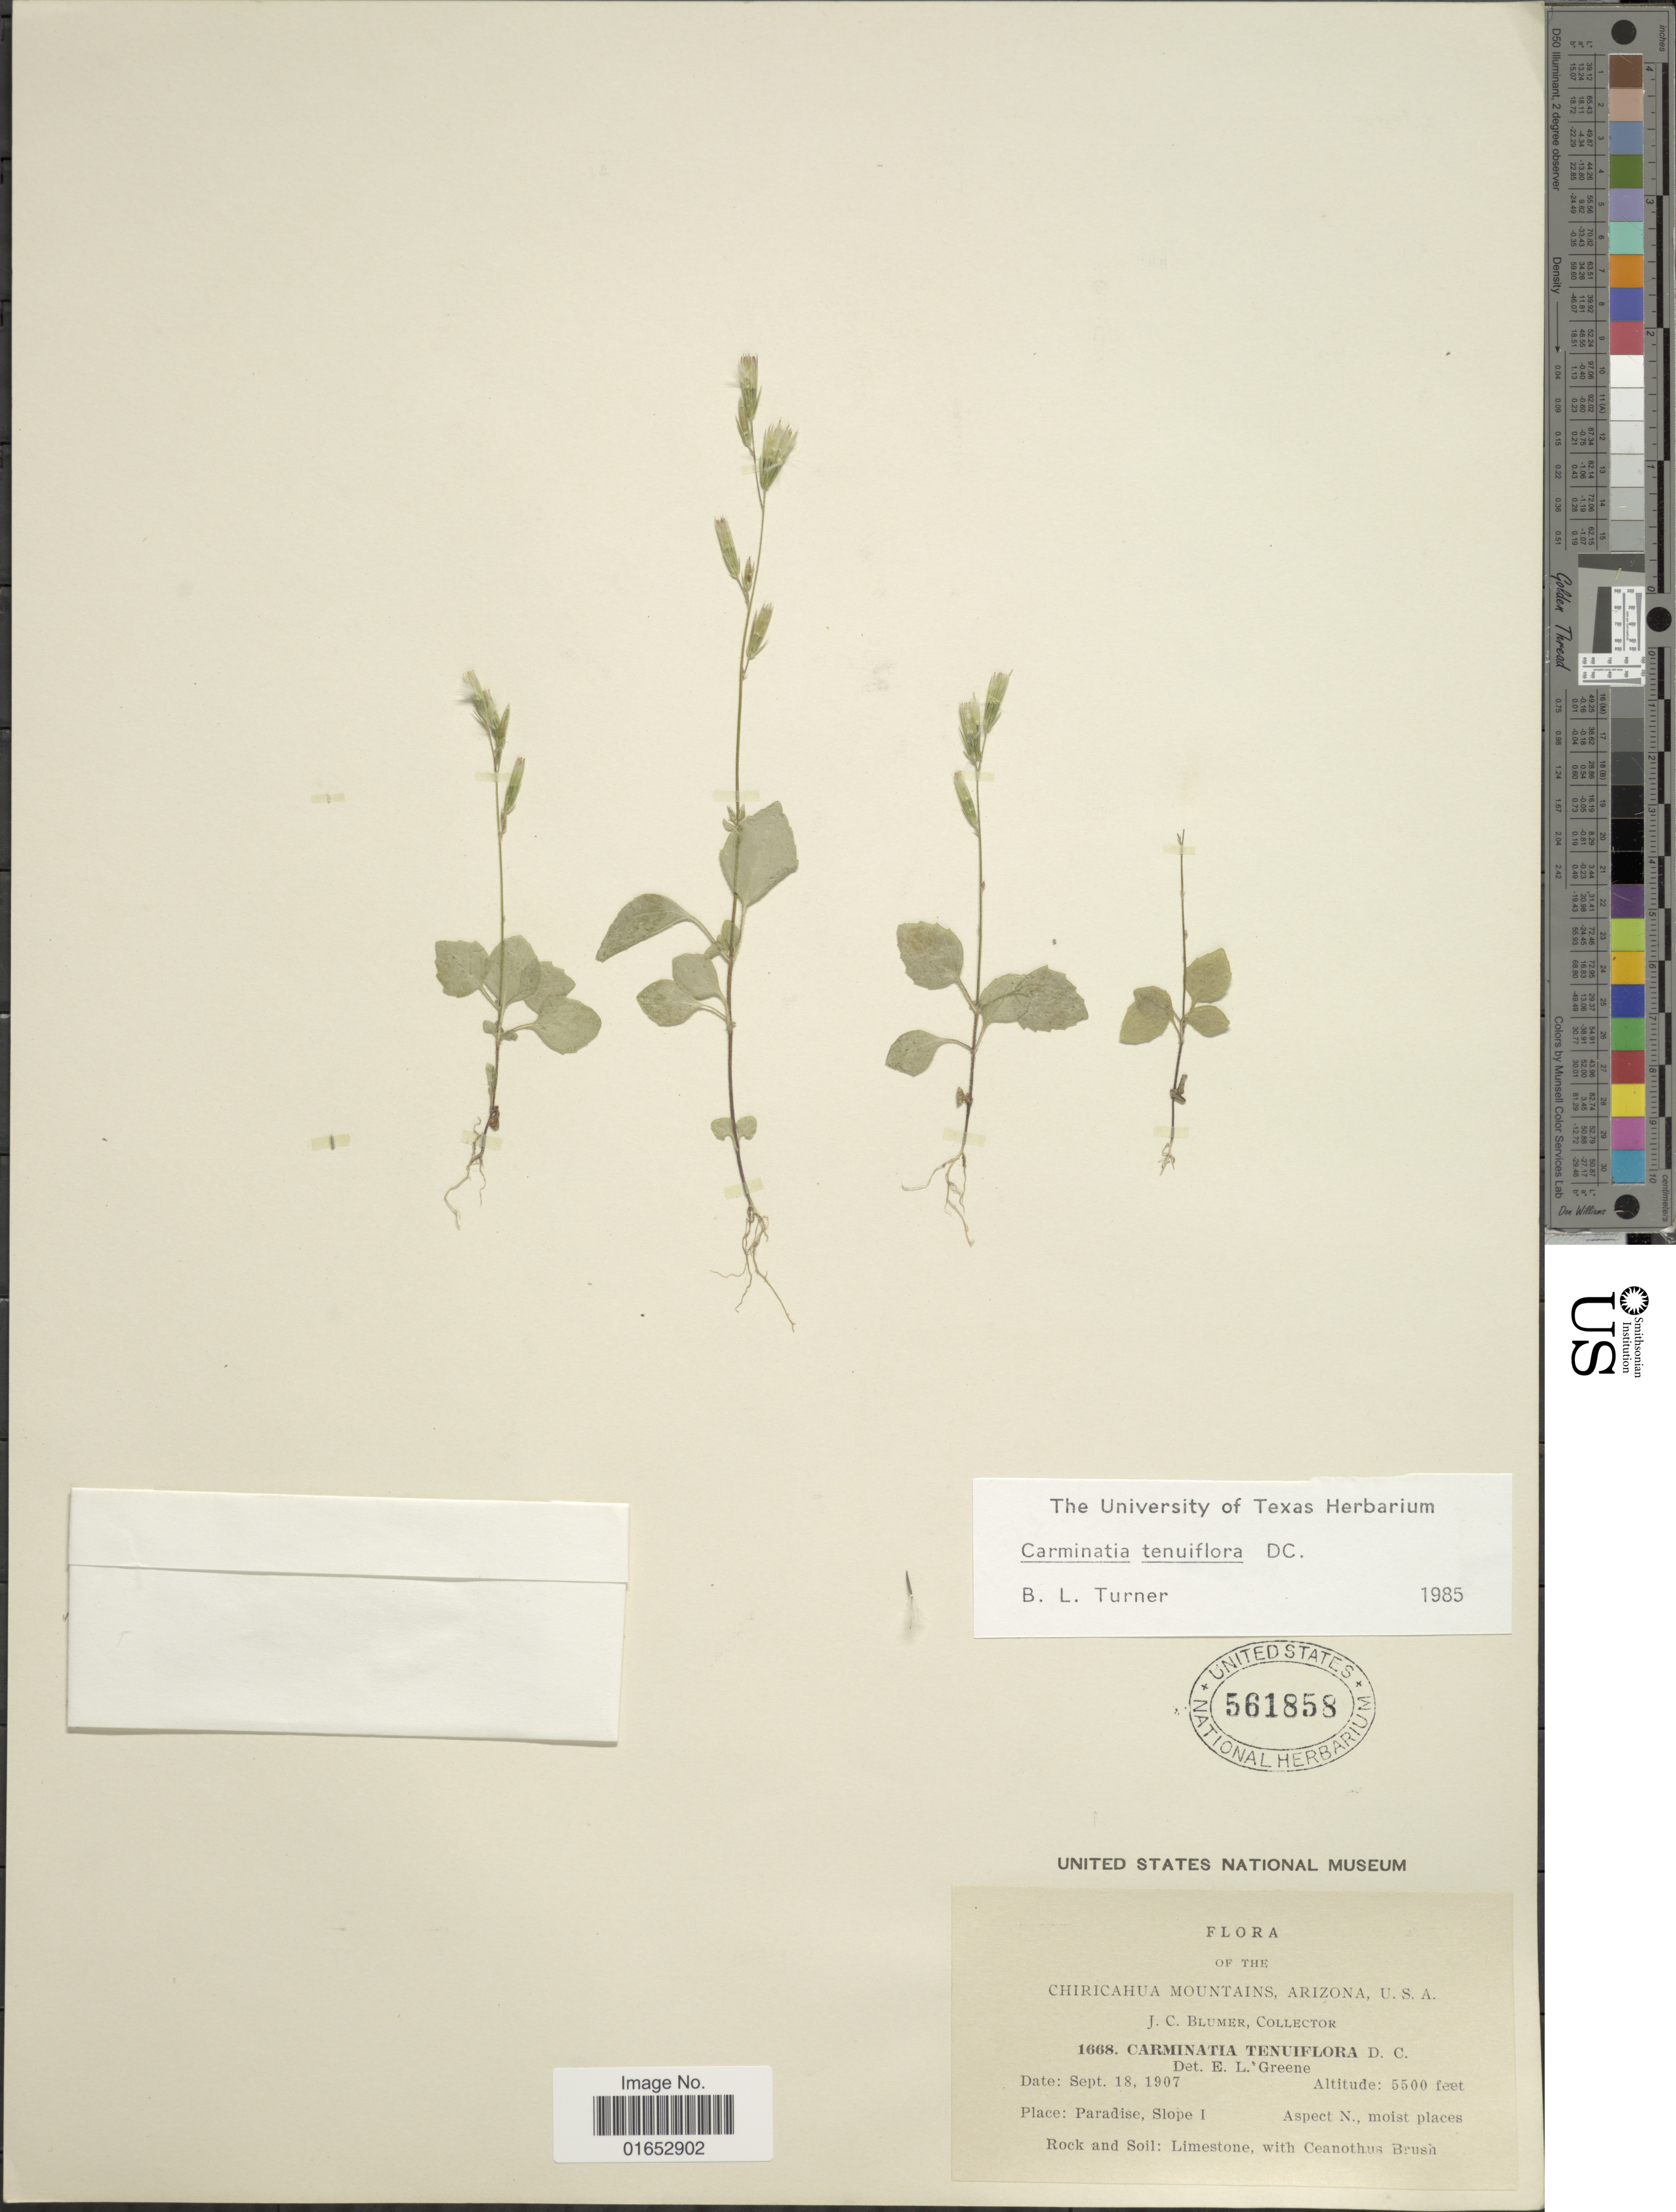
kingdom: Plantae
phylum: Tracheophyta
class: Magnoliopsida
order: Asterales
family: Asteraceae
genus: Carminatia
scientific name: Carminatia tenuiflora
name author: DC.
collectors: J. C. Blumer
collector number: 1668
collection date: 1907-09-18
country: United States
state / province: Arizona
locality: Chiicahua Mountains, Paradise, Slope I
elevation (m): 1676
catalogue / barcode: US 561858